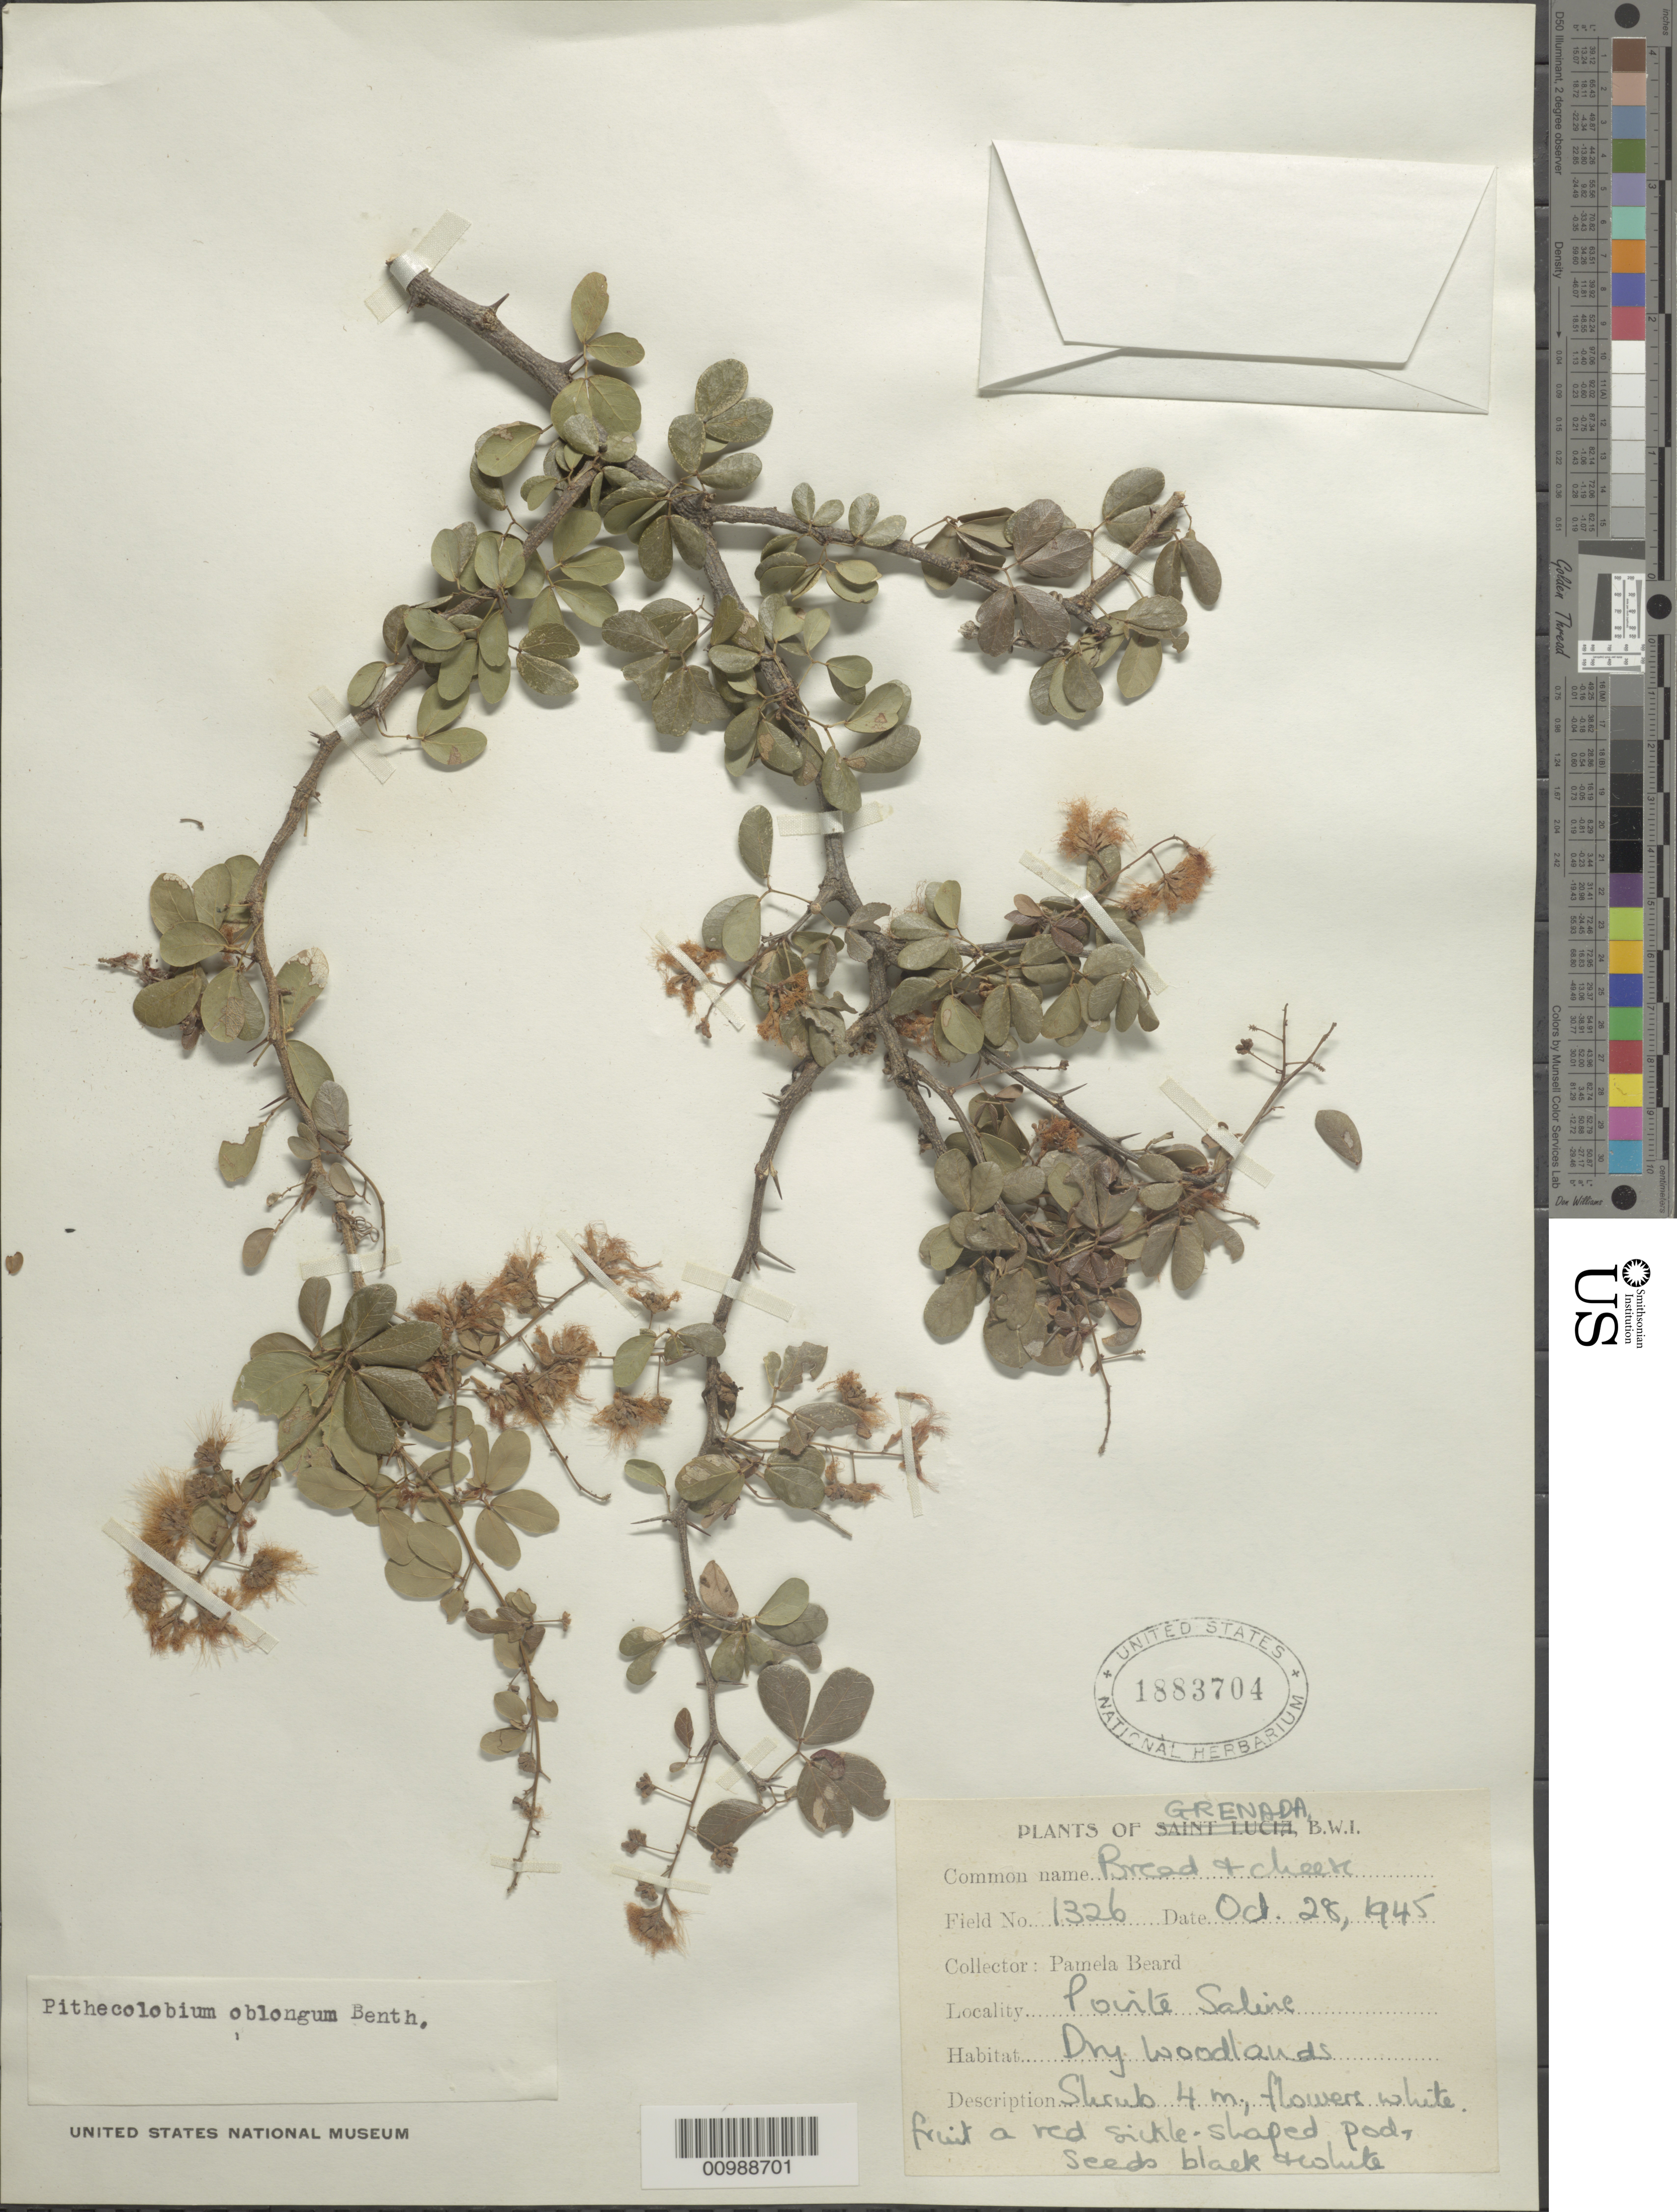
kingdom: Plantae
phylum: Tracheophyta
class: Magnoliopsida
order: Fabales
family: Fabaceae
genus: Pithecellobium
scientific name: Pithecellobium oblongum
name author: Benth.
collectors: P. Beard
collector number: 1326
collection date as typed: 28 Oct 1945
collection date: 1945-10-28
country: Grenada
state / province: Saint George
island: Grenada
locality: Pointe Saline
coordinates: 0 N, 0 E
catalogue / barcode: US 1883704